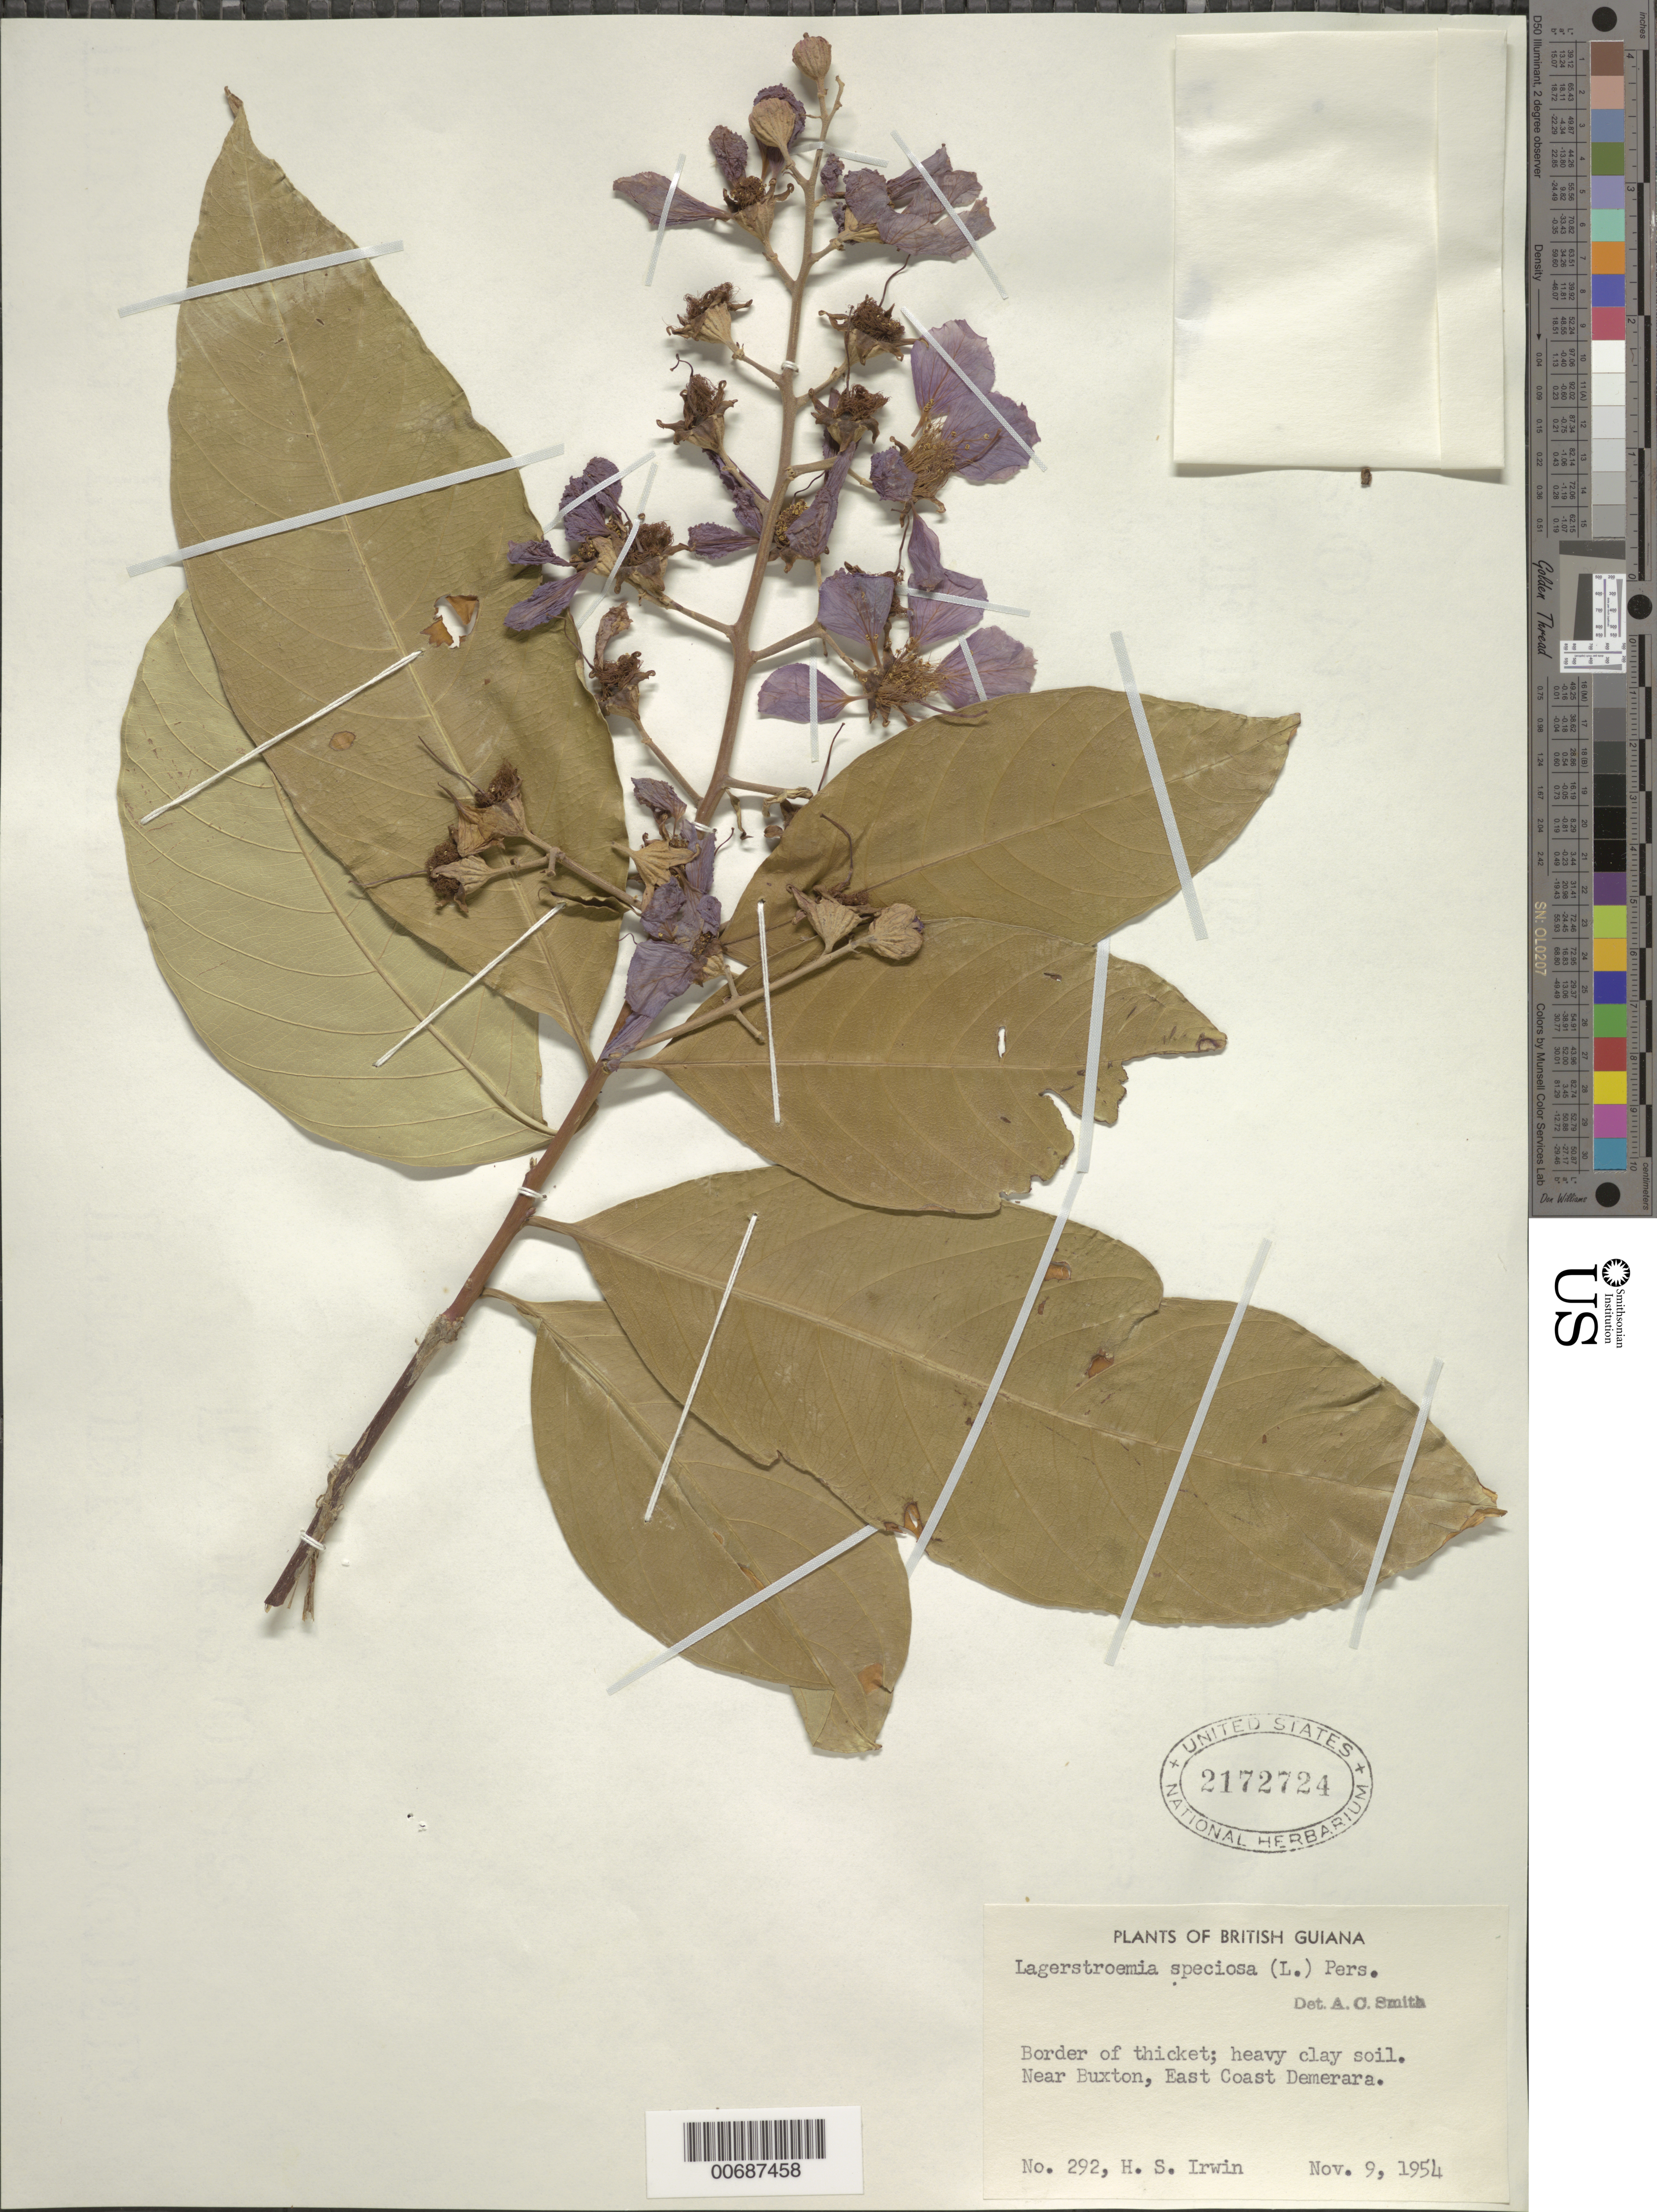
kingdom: Plantae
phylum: Tracheophyta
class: Magnoliopsida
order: Myrtales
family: Lythraceae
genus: Lagerstroemia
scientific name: Lagerstroemia speciosa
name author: (L.) Pers.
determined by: Smith, A. C.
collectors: H. Irwin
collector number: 292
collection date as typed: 9-Nov-54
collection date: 1954-11-09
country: Guyana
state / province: Demerara-Mahaica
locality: Buxton, near, East Coast Demerara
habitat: Border of thicket; heavy clay soil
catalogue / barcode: US 2172724